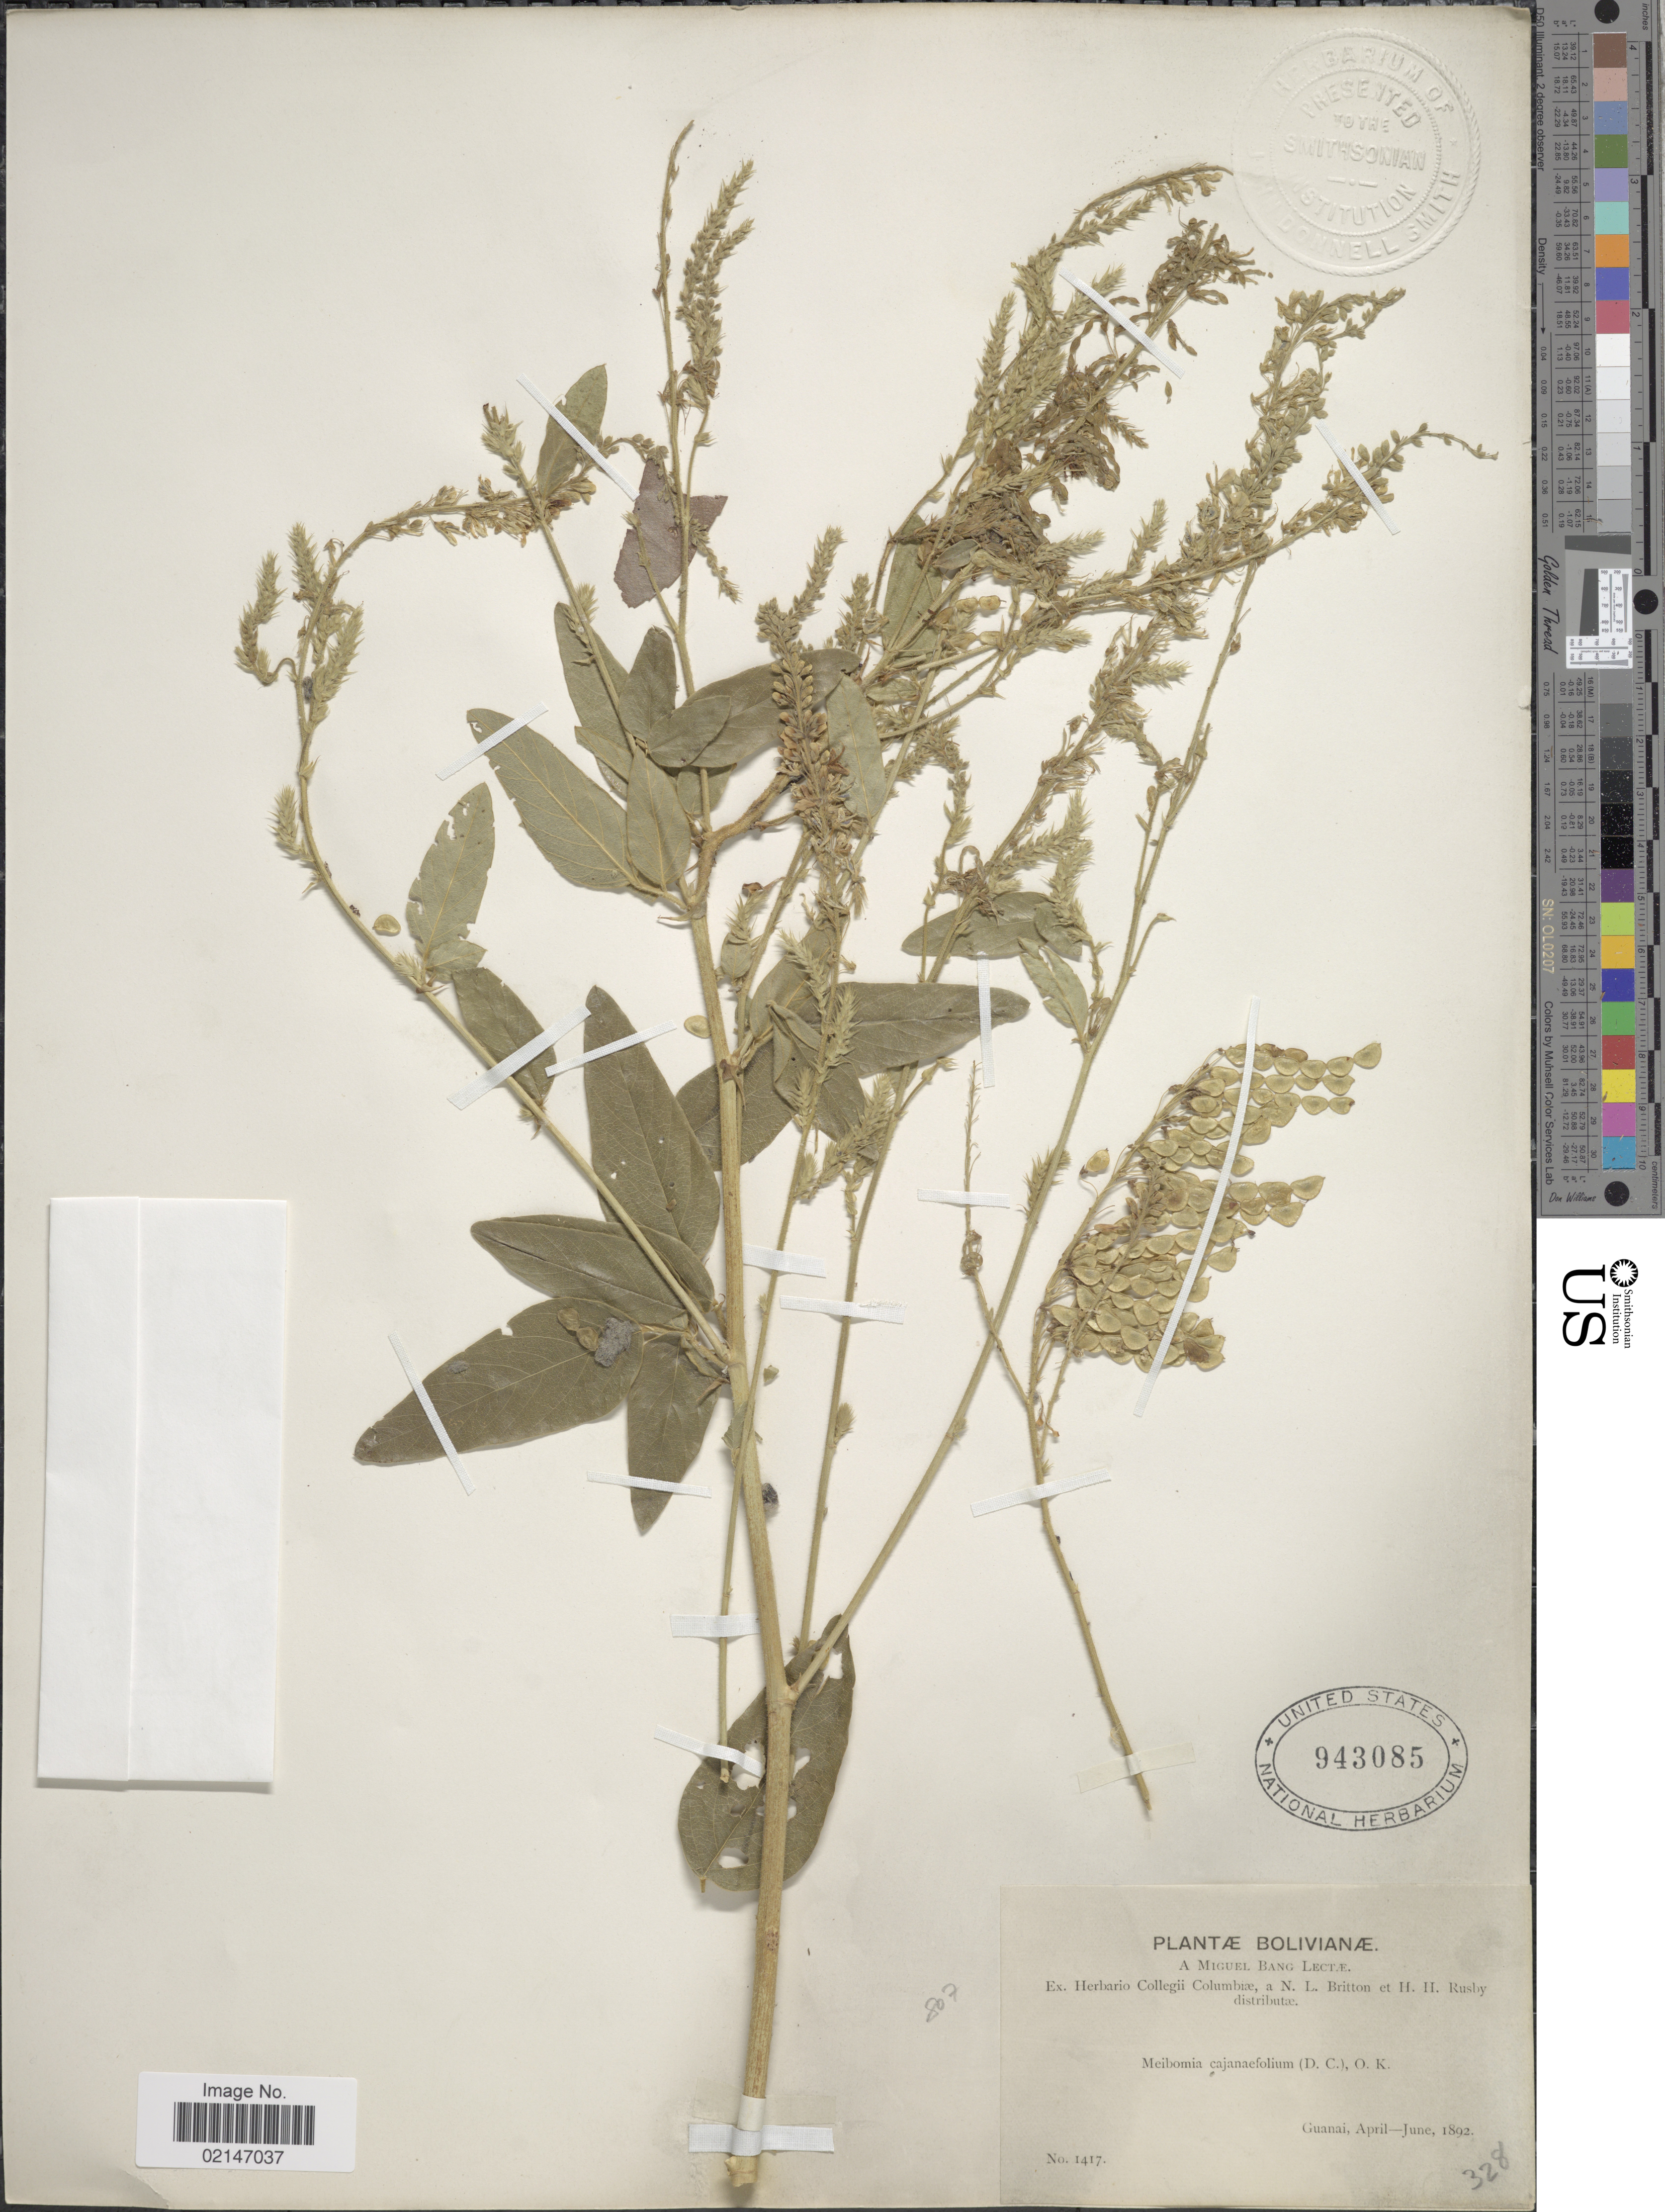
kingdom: Plantae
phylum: Tracheophyta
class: Magnoliopsida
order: Fabales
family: Fabaceae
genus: Desmodium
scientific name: Desmodium cajanifolium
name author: (Kunth) DC.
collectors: M. Bang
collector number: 1417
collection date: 1892-04/1892-06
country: Bolivia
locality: Guanai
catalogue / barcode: US 943085